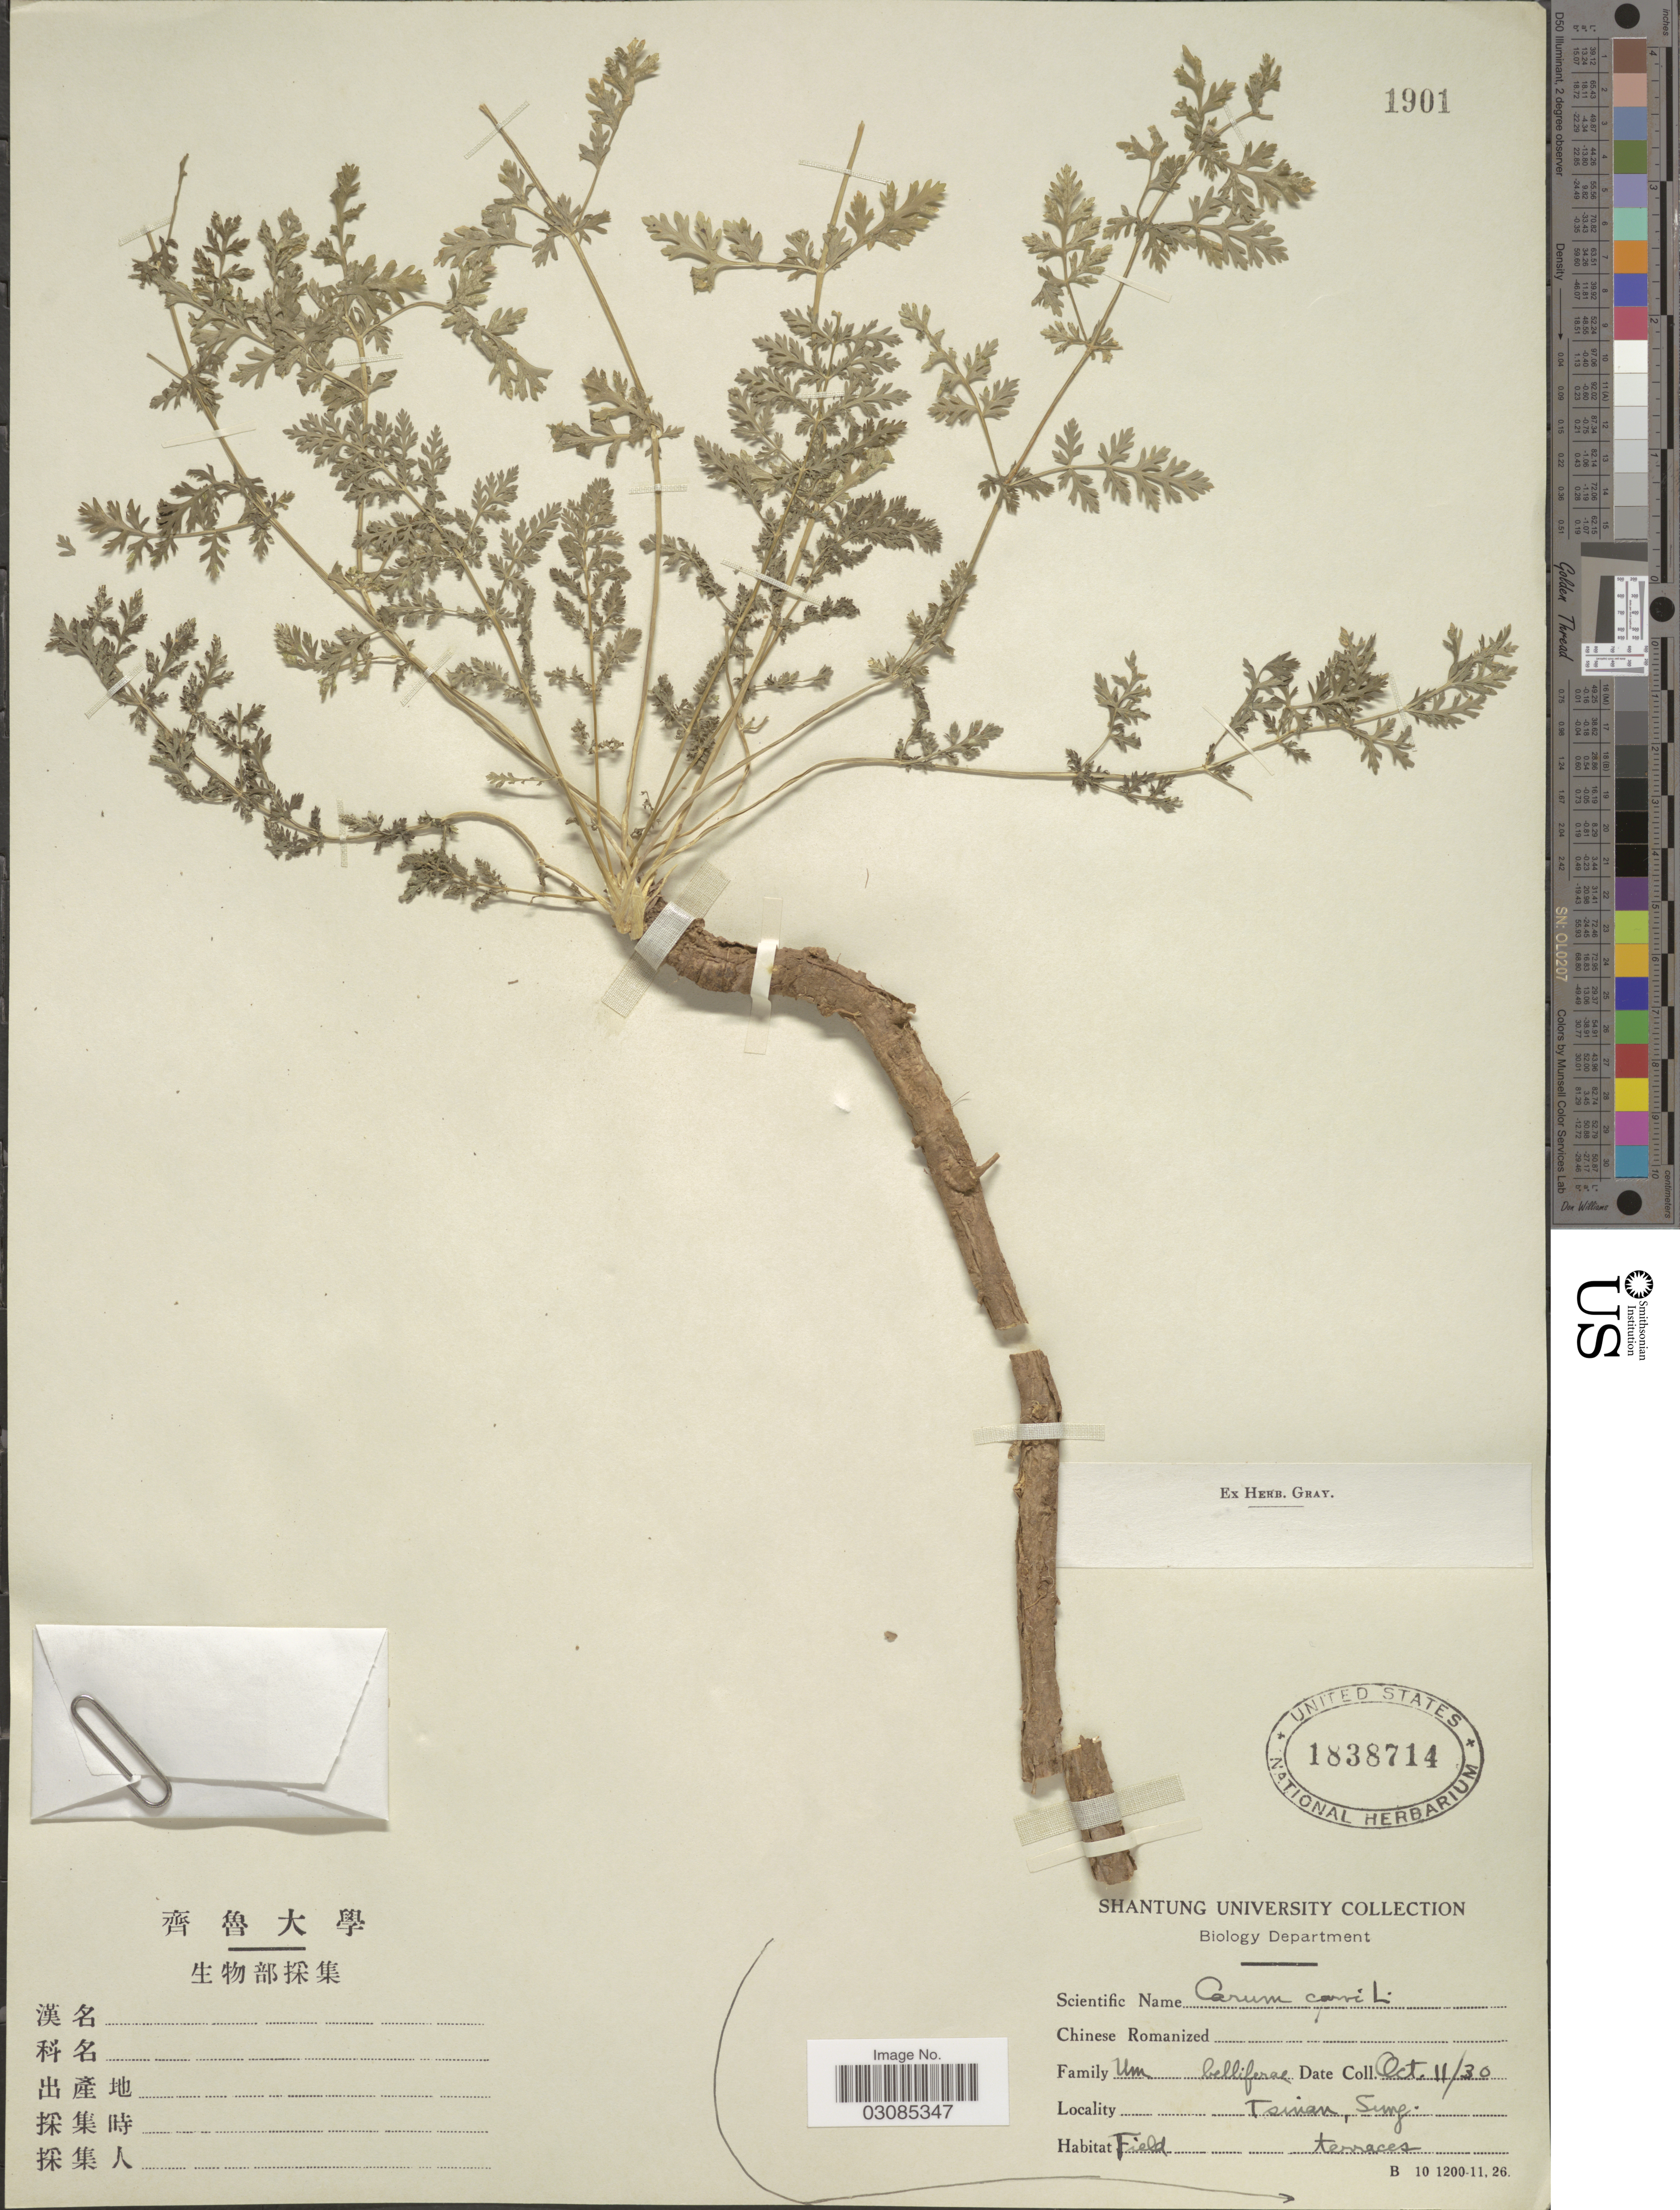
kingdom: Plantae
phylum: Tracheophyta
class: Magnoliopsida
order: Apiales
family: Apiaceae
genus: Carum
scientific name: Carum carvi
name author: L.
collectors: Shantung University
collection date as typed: Transcribed d/m/y: 11/10/30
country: China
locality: Tsinan, Sung.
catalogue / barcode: US 1838714